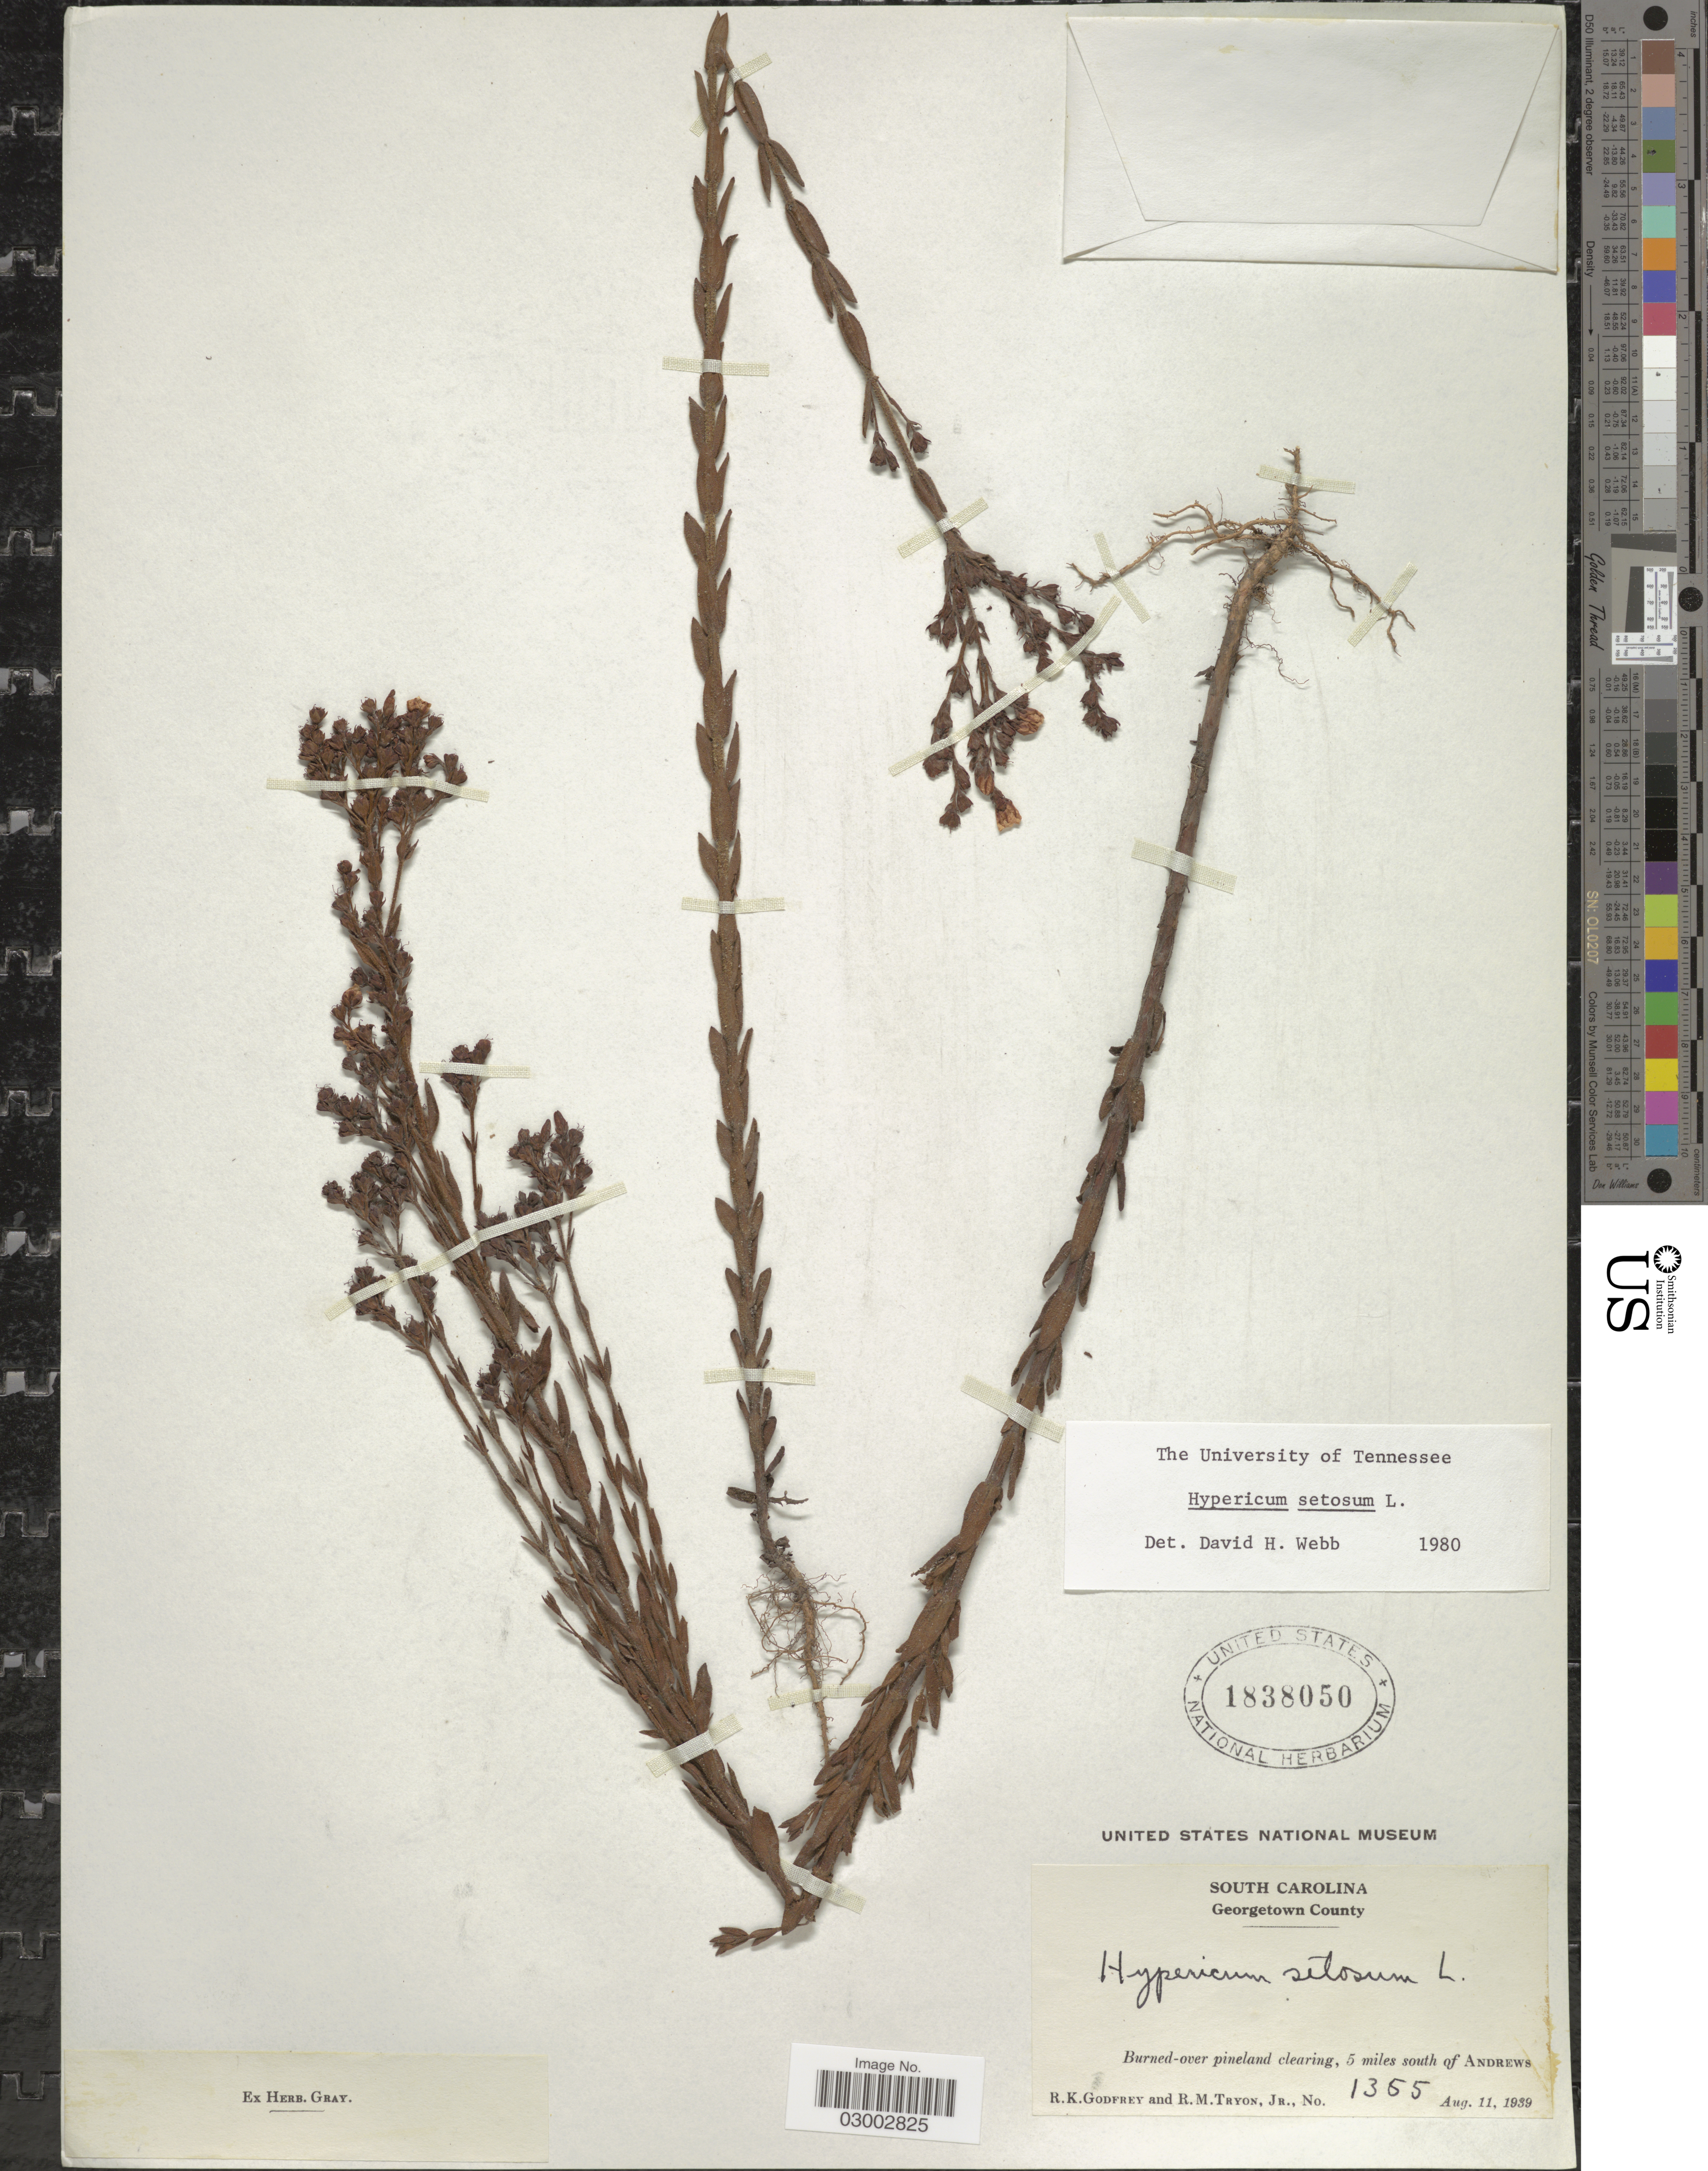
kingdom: Plantae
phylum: Tracheophyta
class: Magnoliopsida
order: Malpighiales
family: Hypericaceae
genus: Hypericum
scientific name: Hypericum setosum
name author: L.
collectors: R. K. Godfrey & R. Tryon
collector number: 1355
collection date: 1939-08-11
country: United States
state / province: South Carolina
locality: Georgetown County. Burned-over pineland clearing, 5 miles south of Andrews.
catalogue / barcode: US 1838050